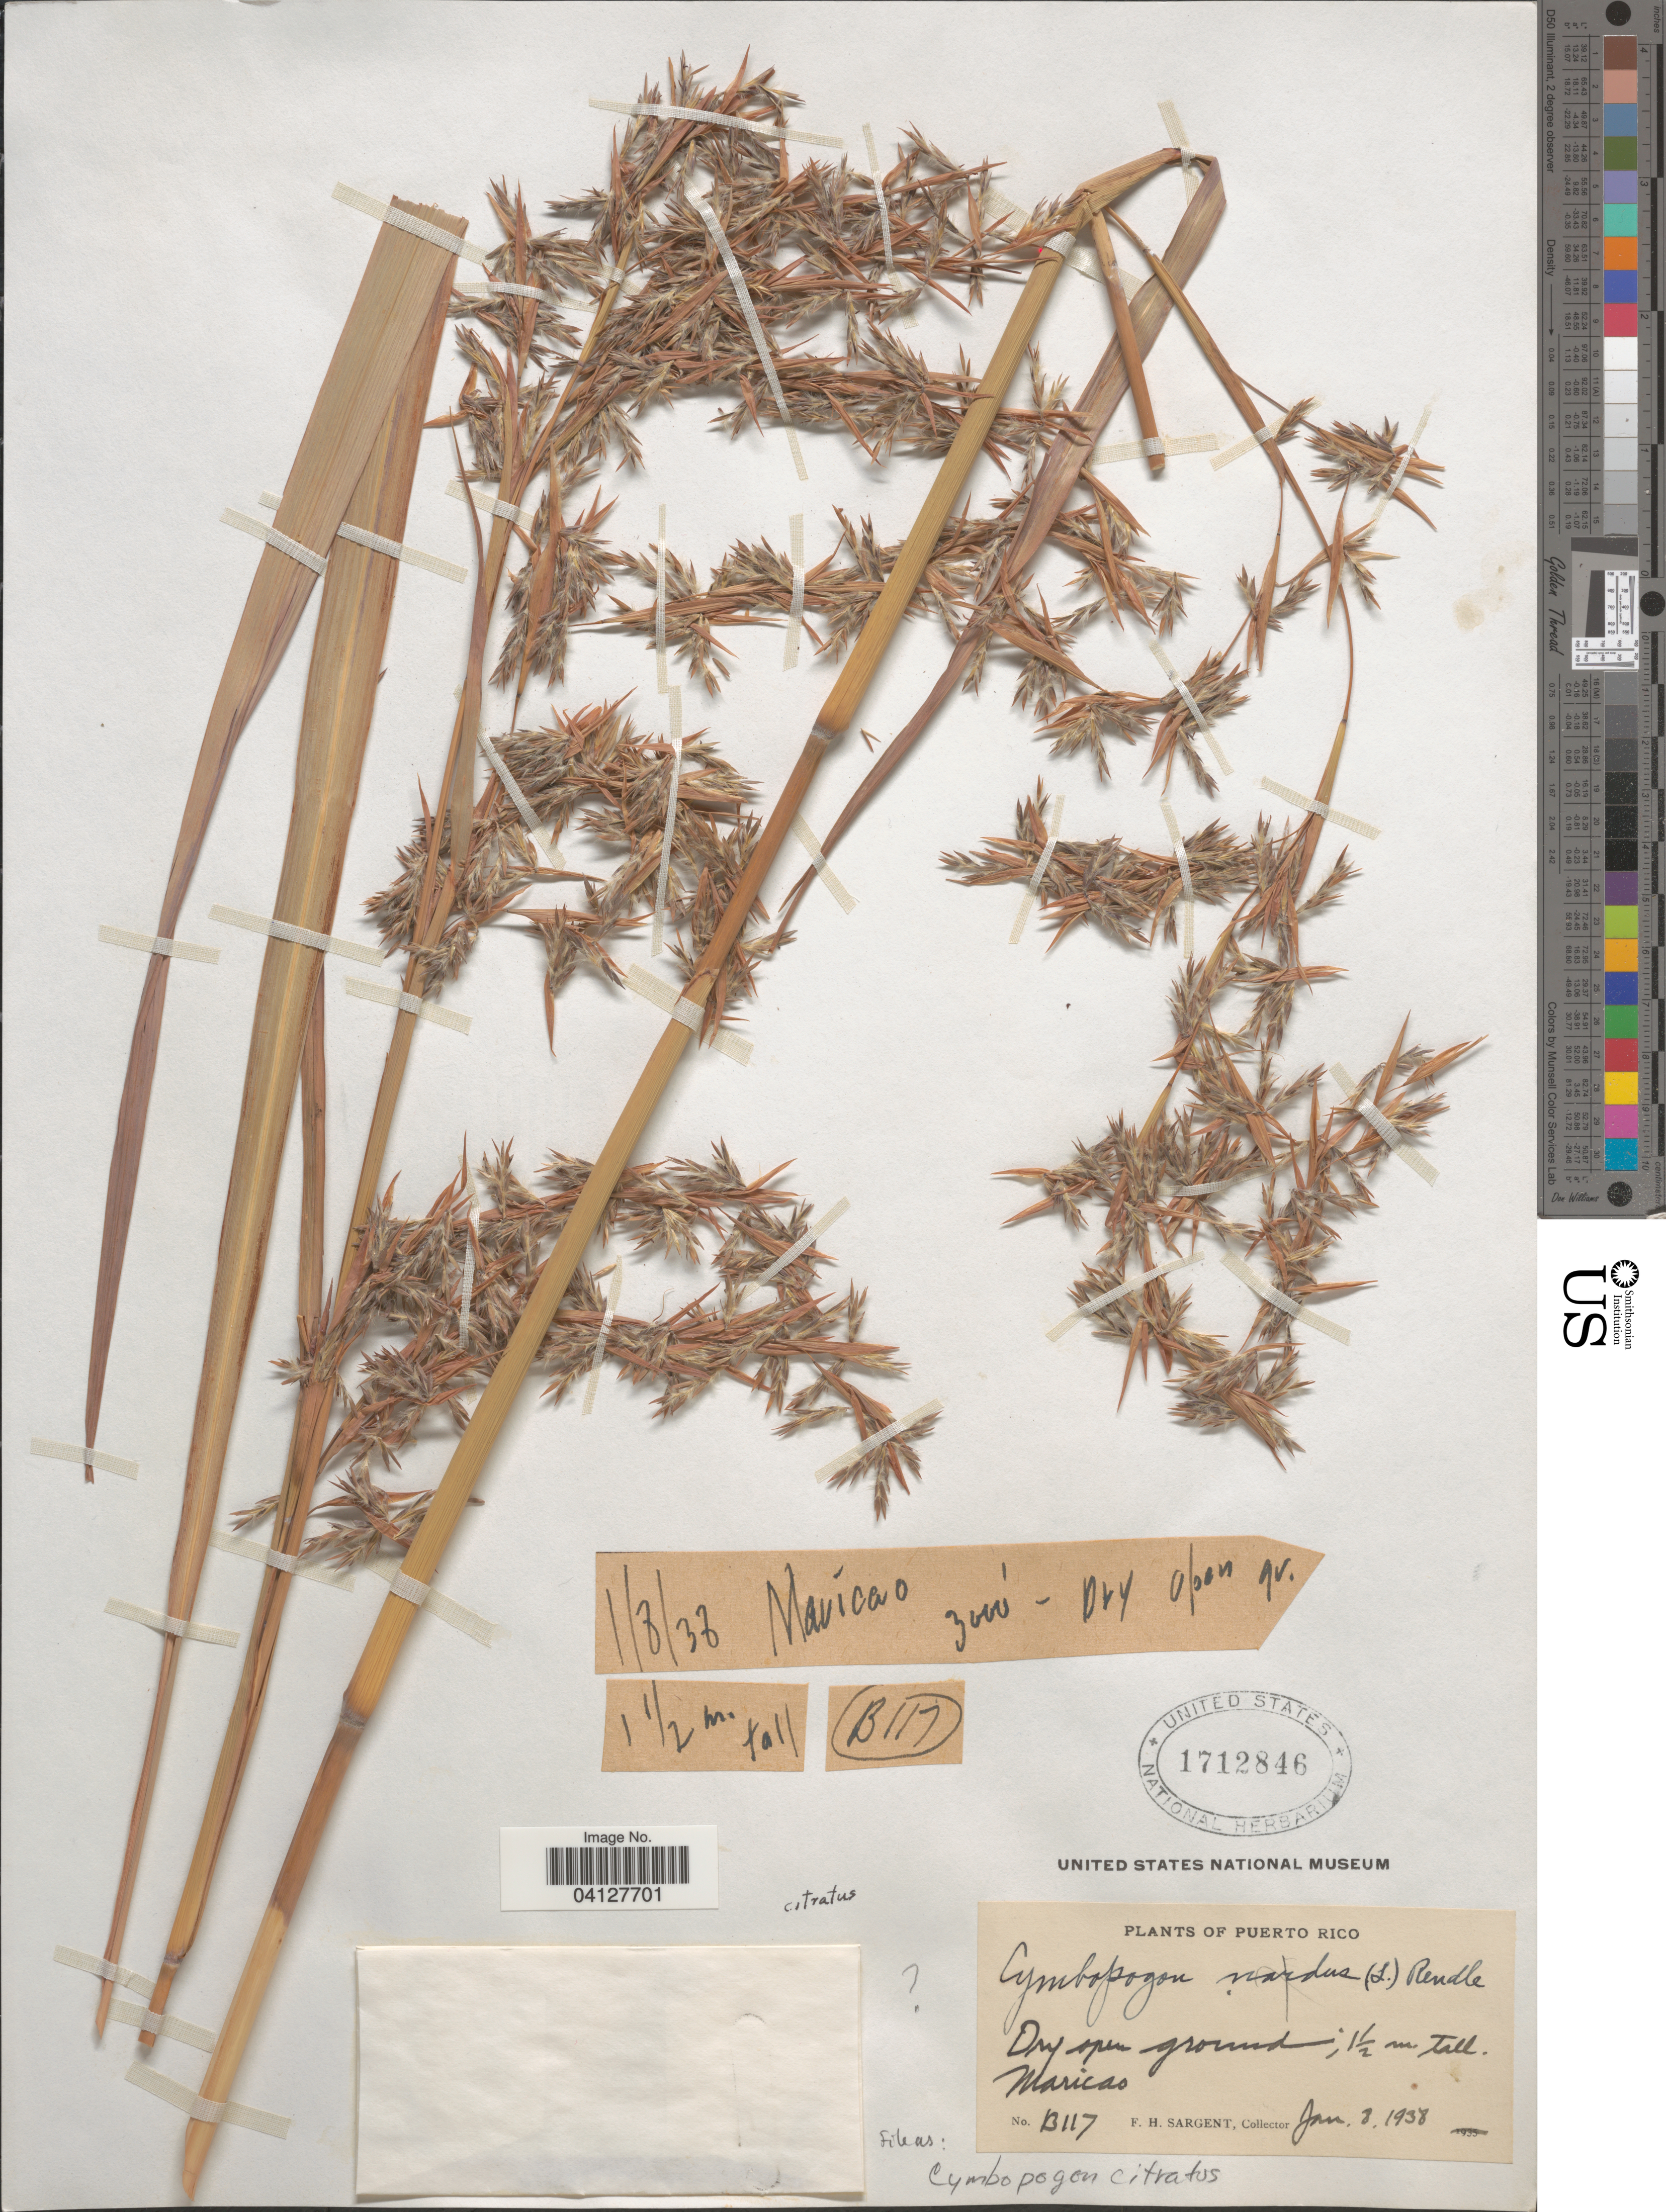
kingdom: Plantae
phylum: Tracheophyta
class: Liliopsida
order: Poales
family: Poaceae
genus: Cymbopogon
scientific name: Cymbopogon citratus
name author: (DC.) Stapf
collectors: F. H. Sargent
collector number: B117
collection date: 1938-01-08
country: Puerto Rico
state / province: Maricao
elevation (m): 914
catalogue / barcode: US 1712846